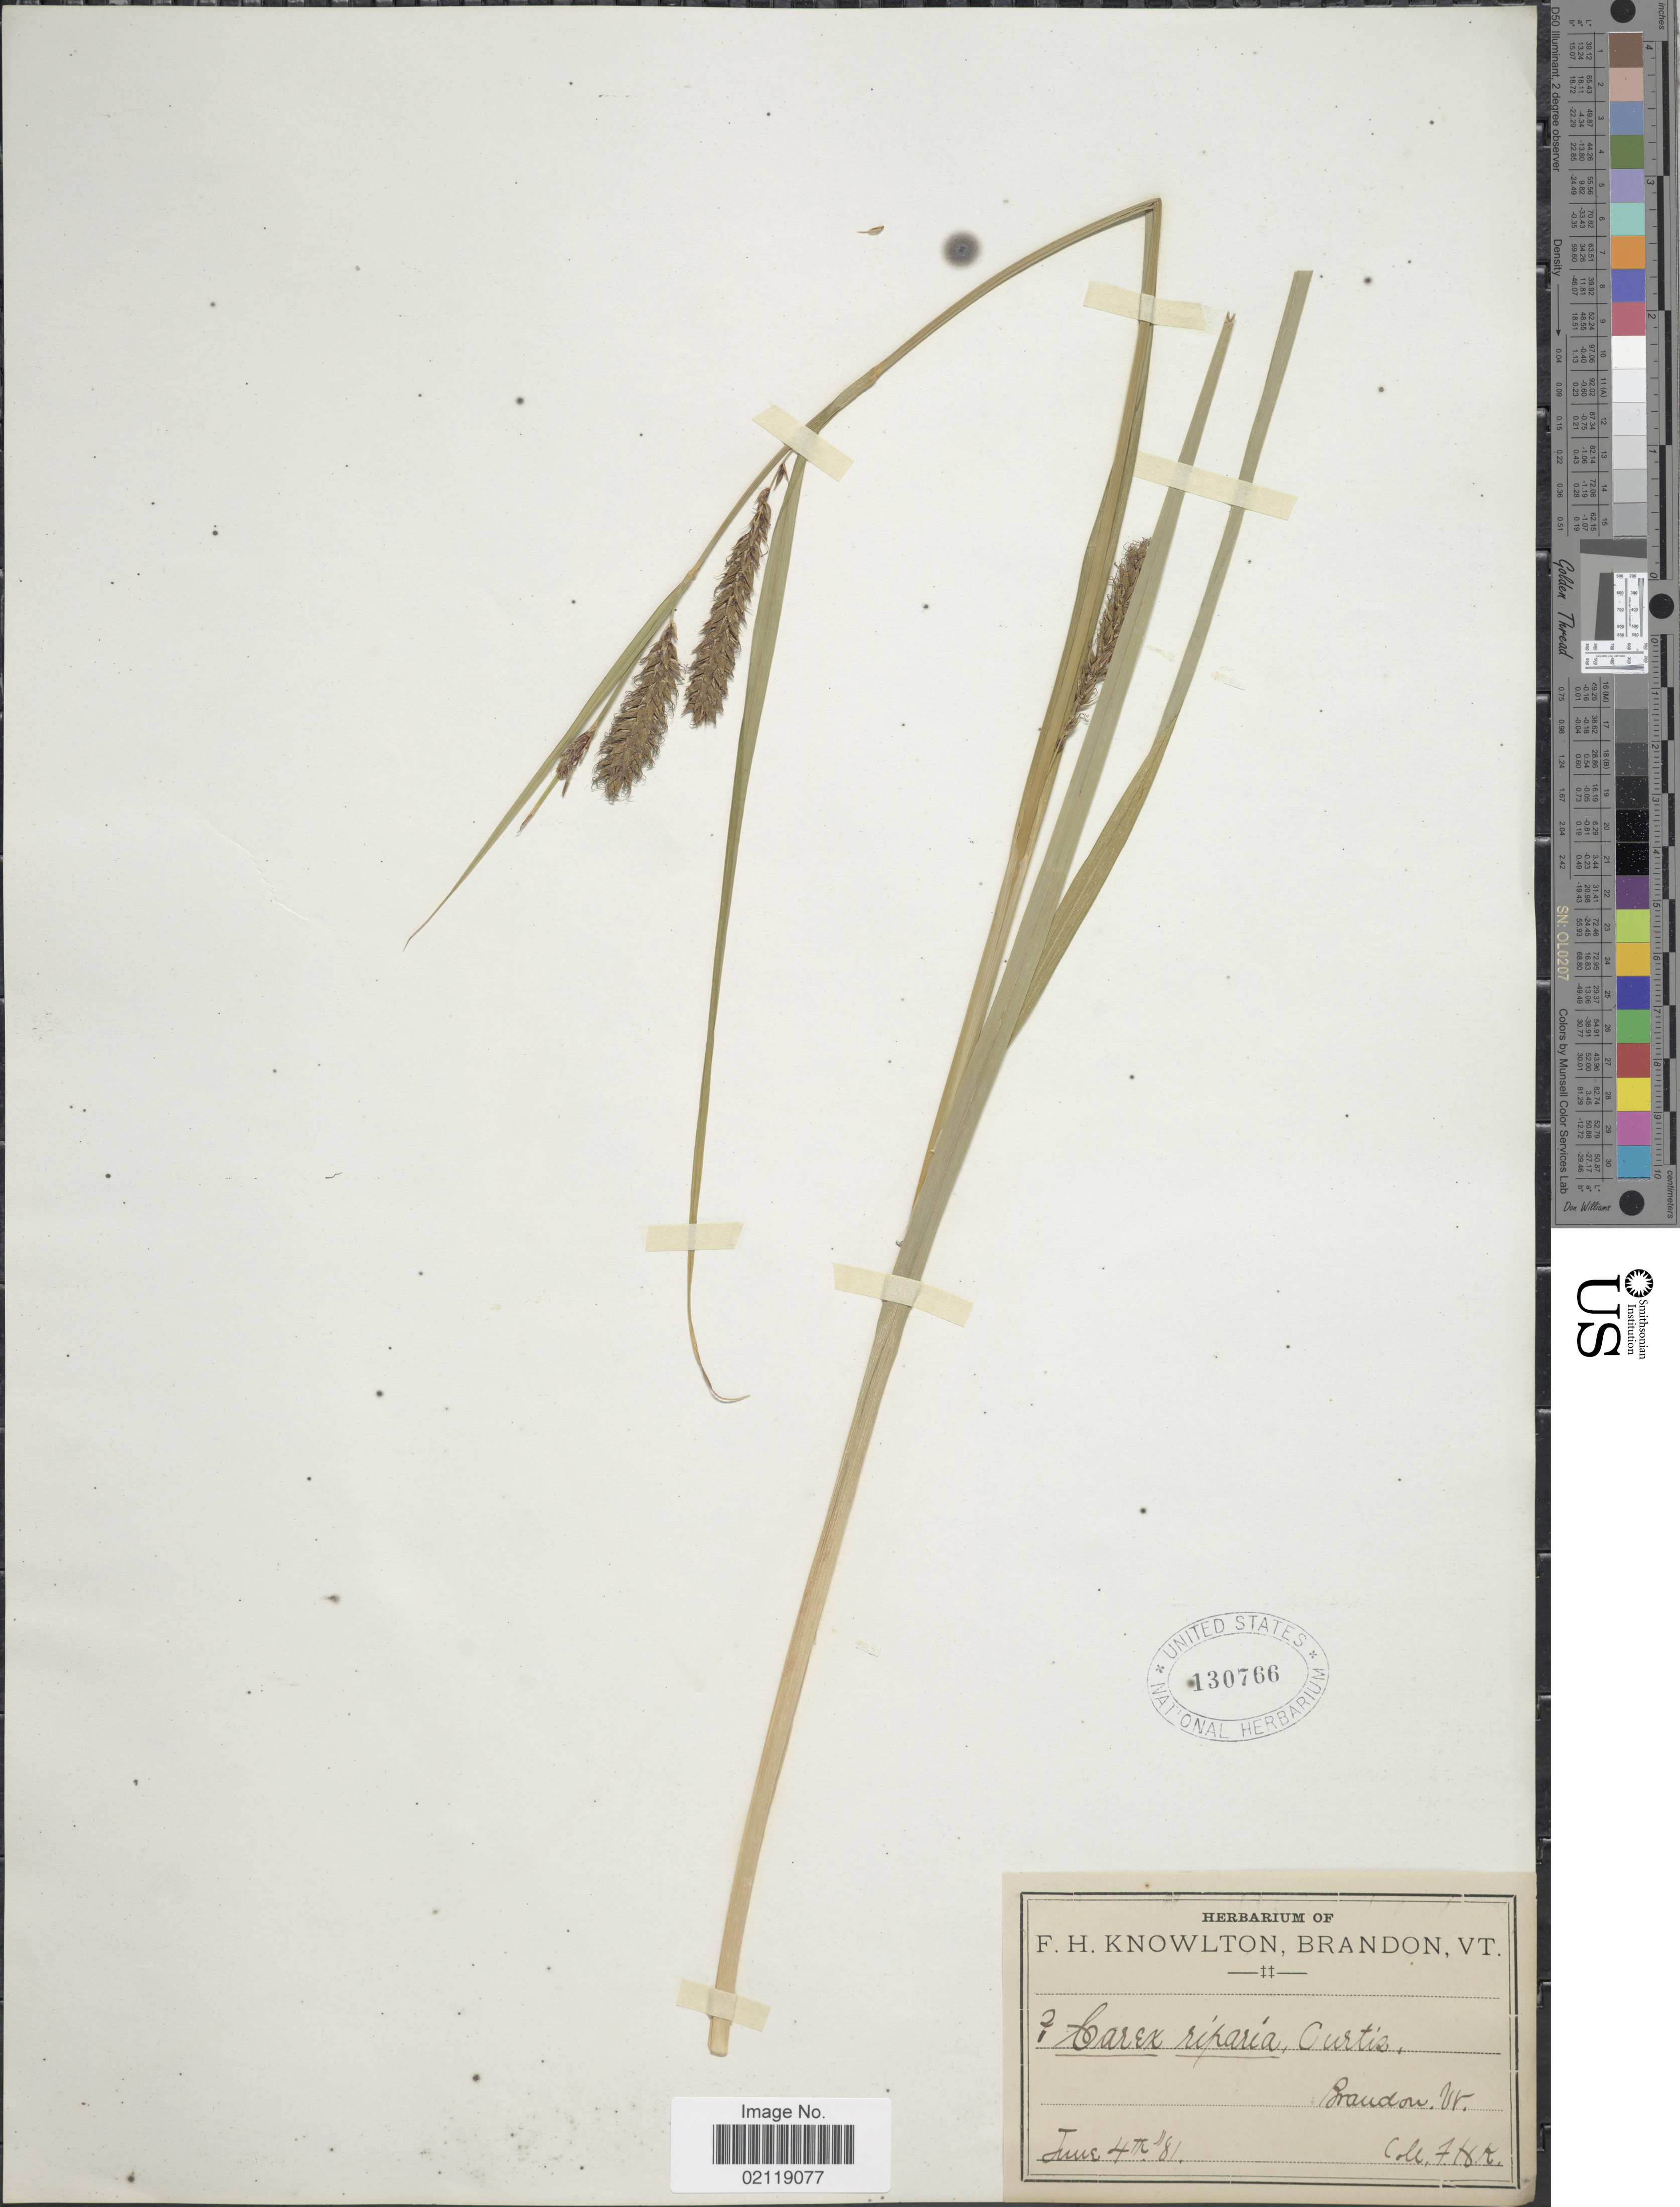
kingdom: Plantae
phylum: Tracheophyta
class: Liliopsida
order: Poales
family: Cyperaceae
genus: Carex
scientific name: Carex lacustris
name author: Willd.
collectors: F. H. Knowlton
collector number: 2*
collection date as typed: Transcribed d/m/y: 4/6/81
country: United States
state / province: Vermont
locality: Brandon, Vt.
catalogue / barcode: US 130766